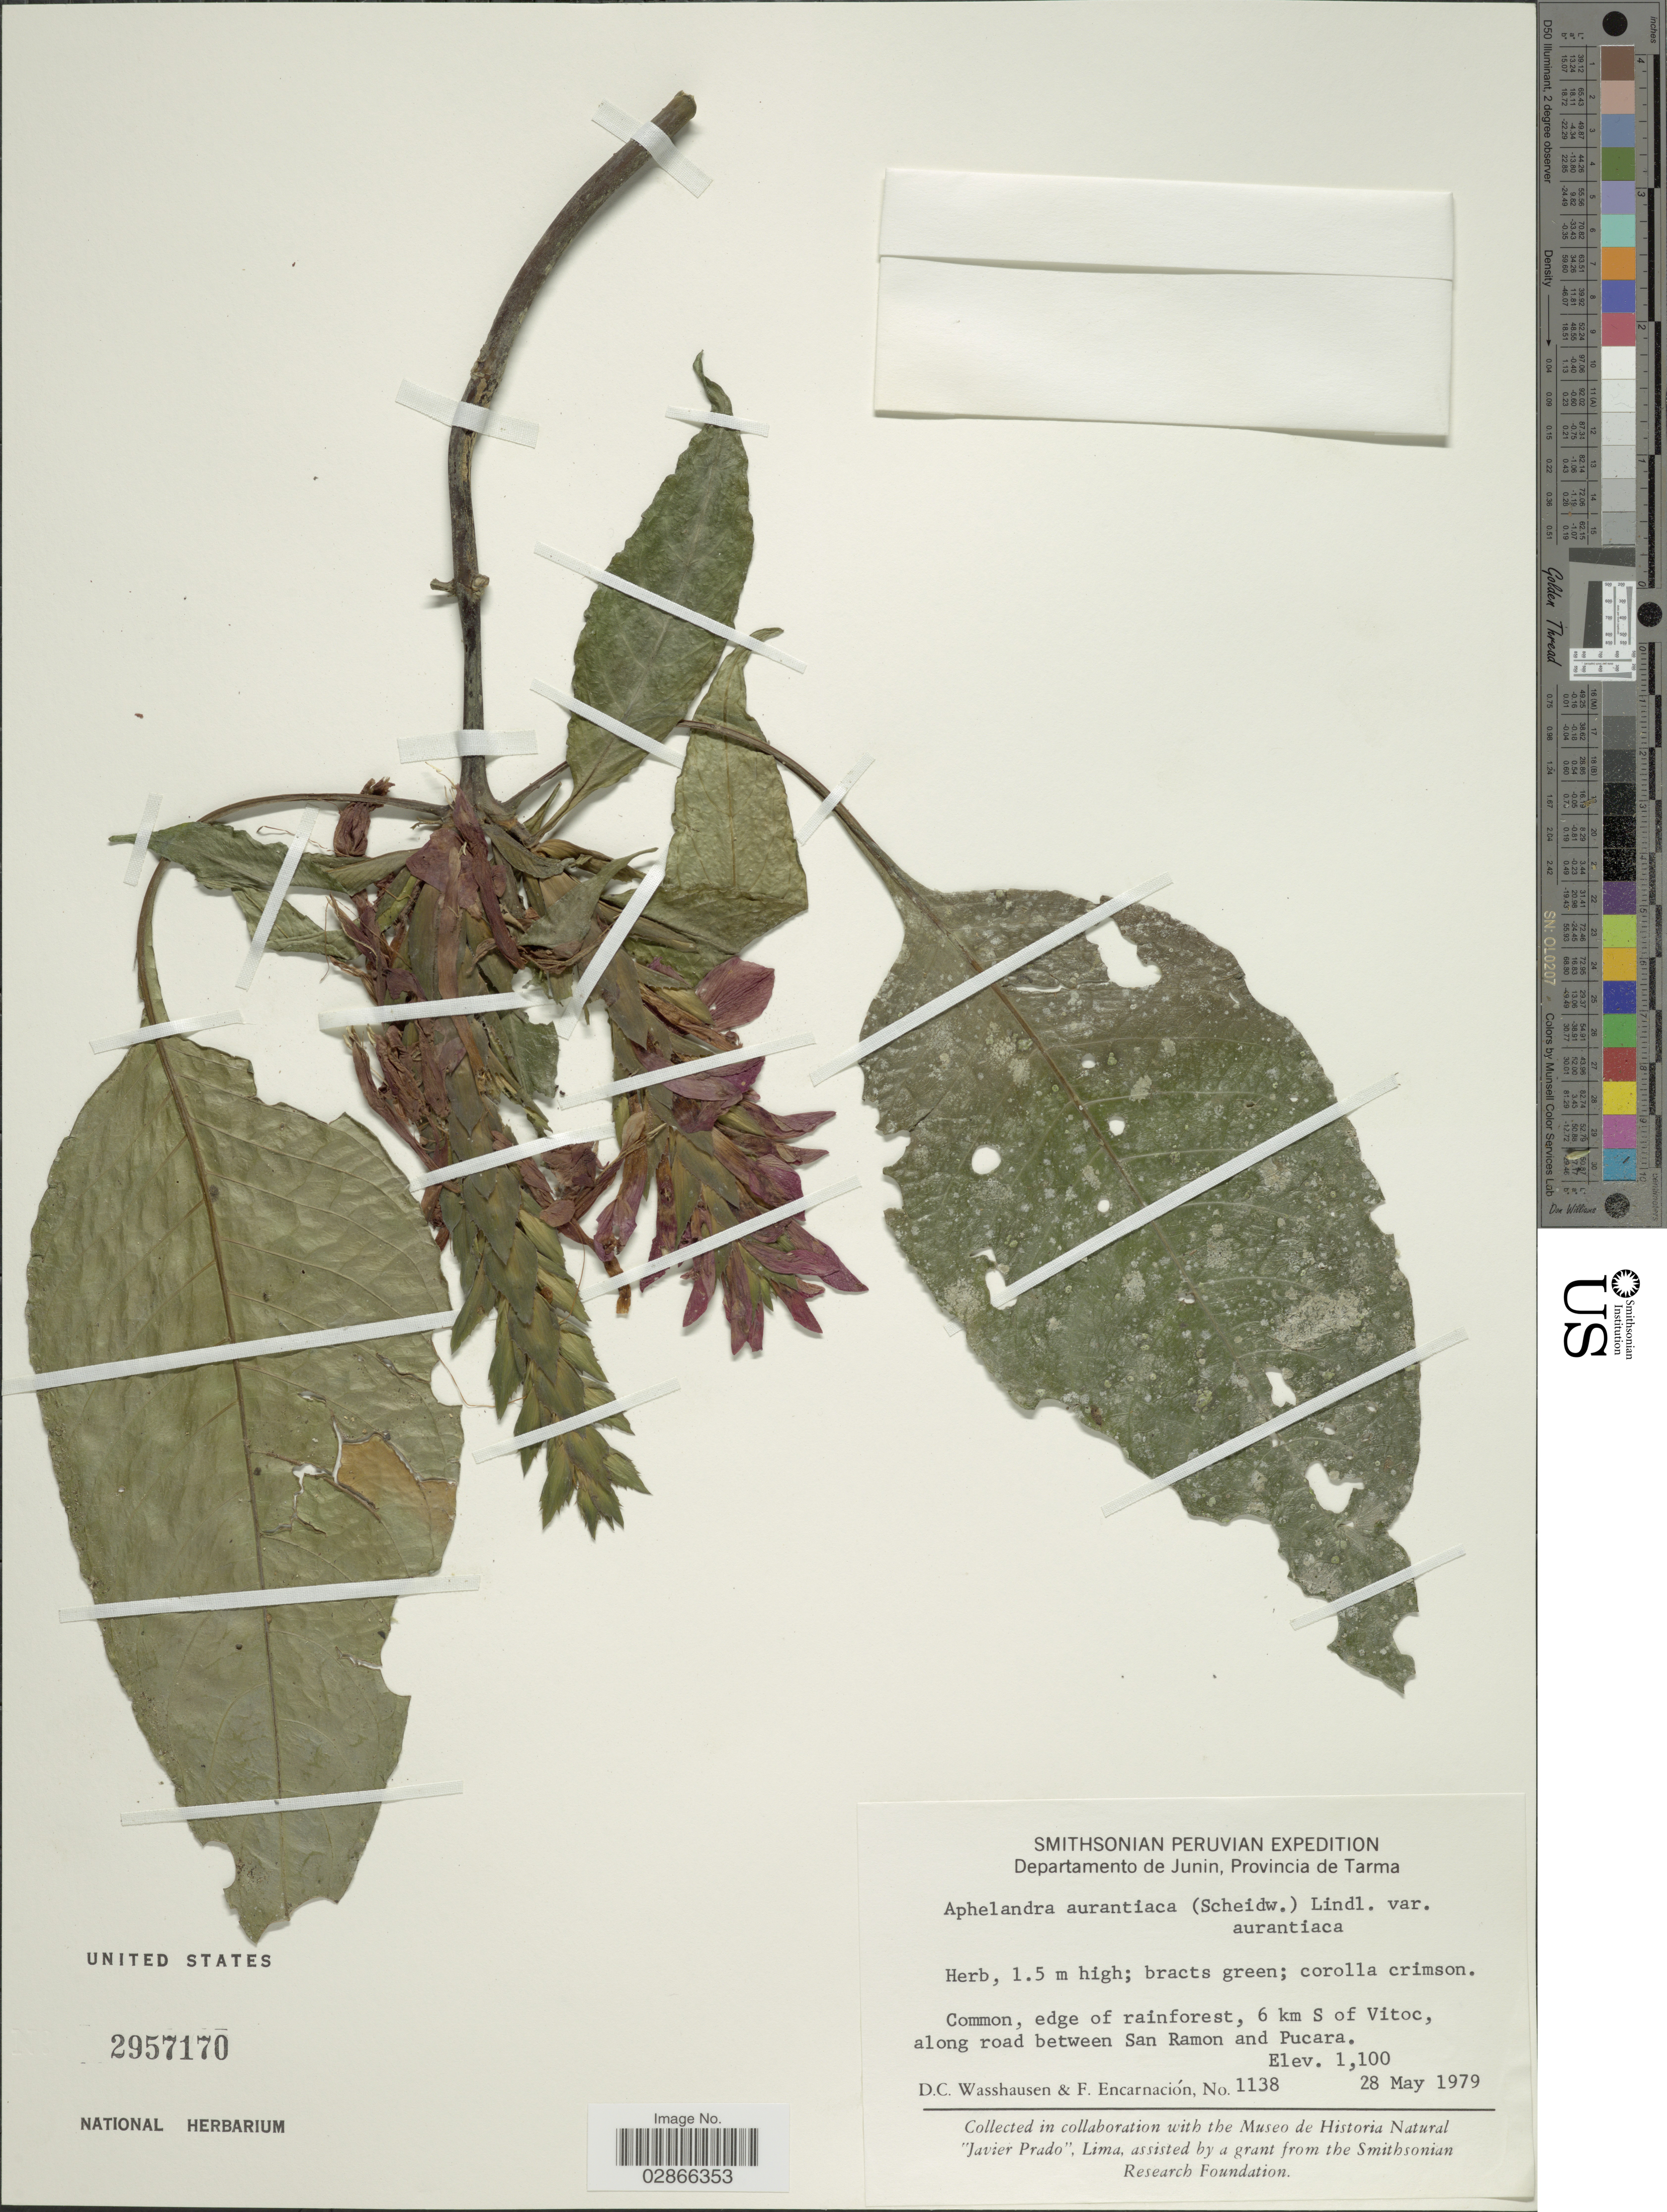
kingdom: Plantae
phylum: Tracheophyta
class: Magnoliopsida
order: Lamiales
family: Acanthaceae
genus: Aphelandra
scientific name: Aphelandra aurantiaca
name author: (Scheidw.) Lindl.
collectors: D. C. Wasshausen & F. Encarnación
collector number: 1138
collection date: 1979-05-28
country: Peru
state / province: Junín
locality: Departamento de Junin, Provincia de Tarma. 6 km S of Vitoc, along road between San Ramon and Pucara.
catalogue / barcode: US 2957170